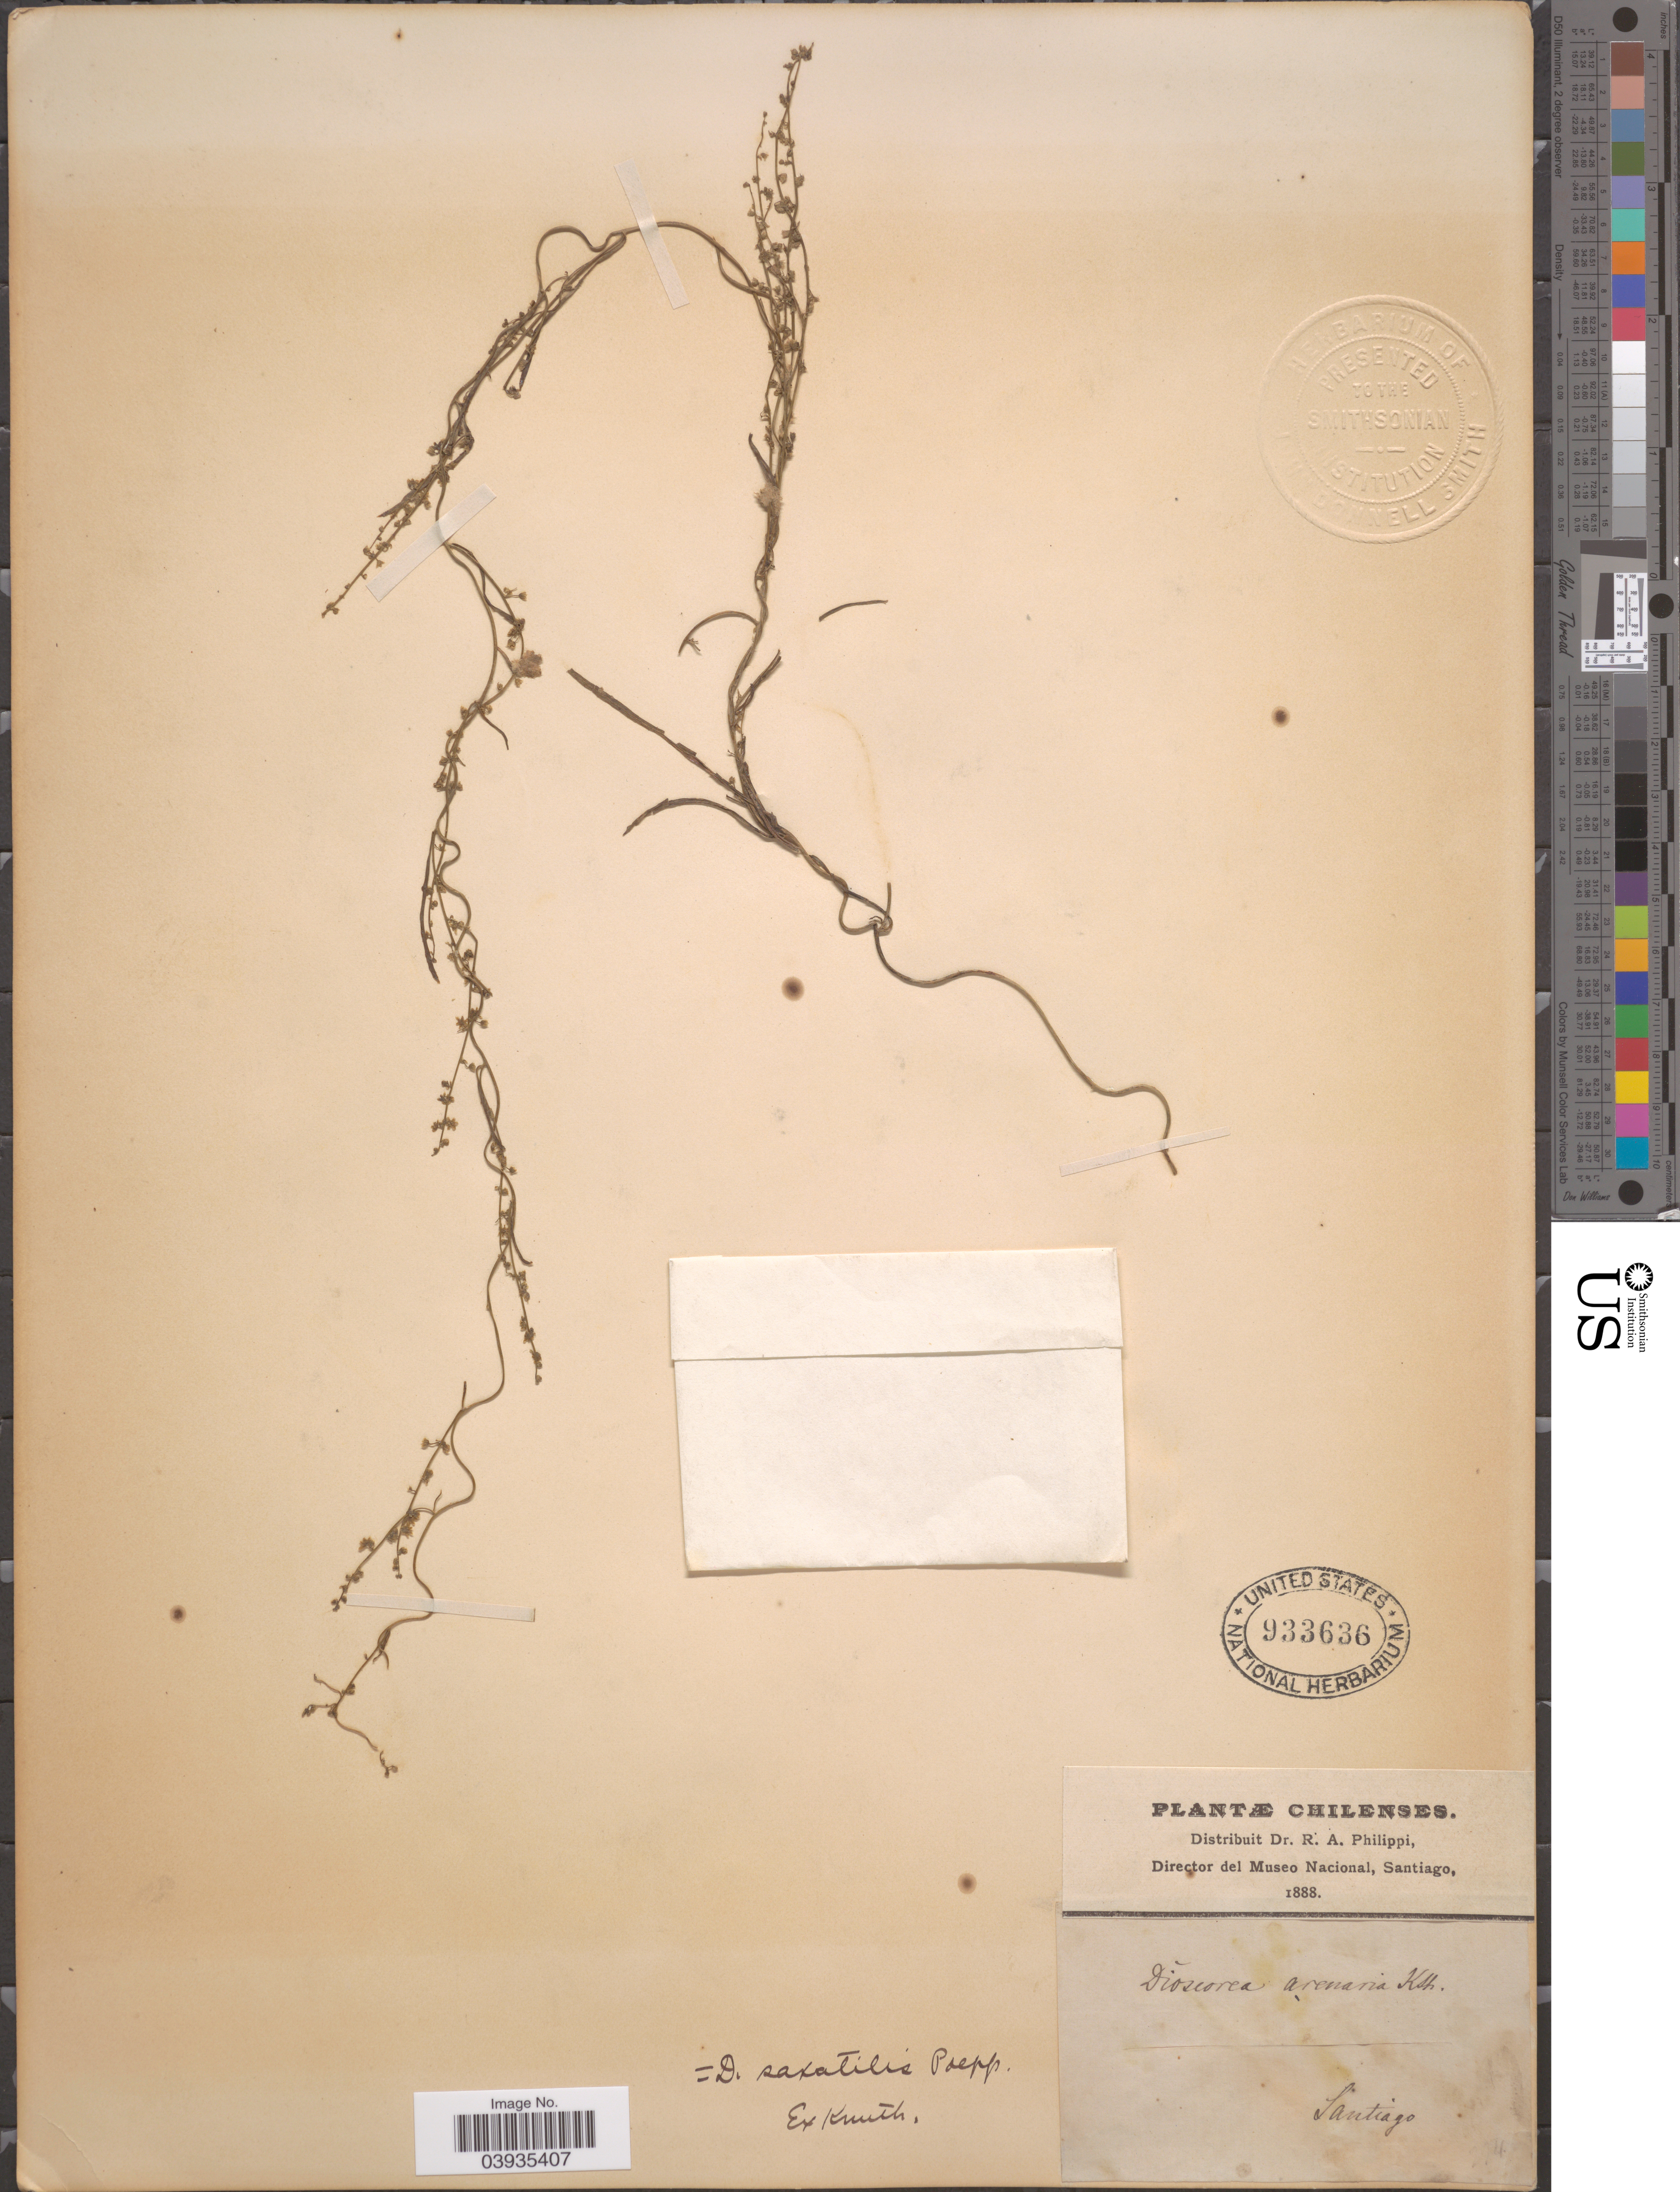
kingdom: Plantae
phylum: Tracheophyta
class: Liliopsida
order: Dioscoreales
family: Dioscoreaceae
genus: Dioscorea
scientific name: Dioscorea saxatilis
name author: Poepp.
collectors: ex. herb. R.A. Philippi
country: Chile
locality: Santiago.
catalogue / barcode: US 933636